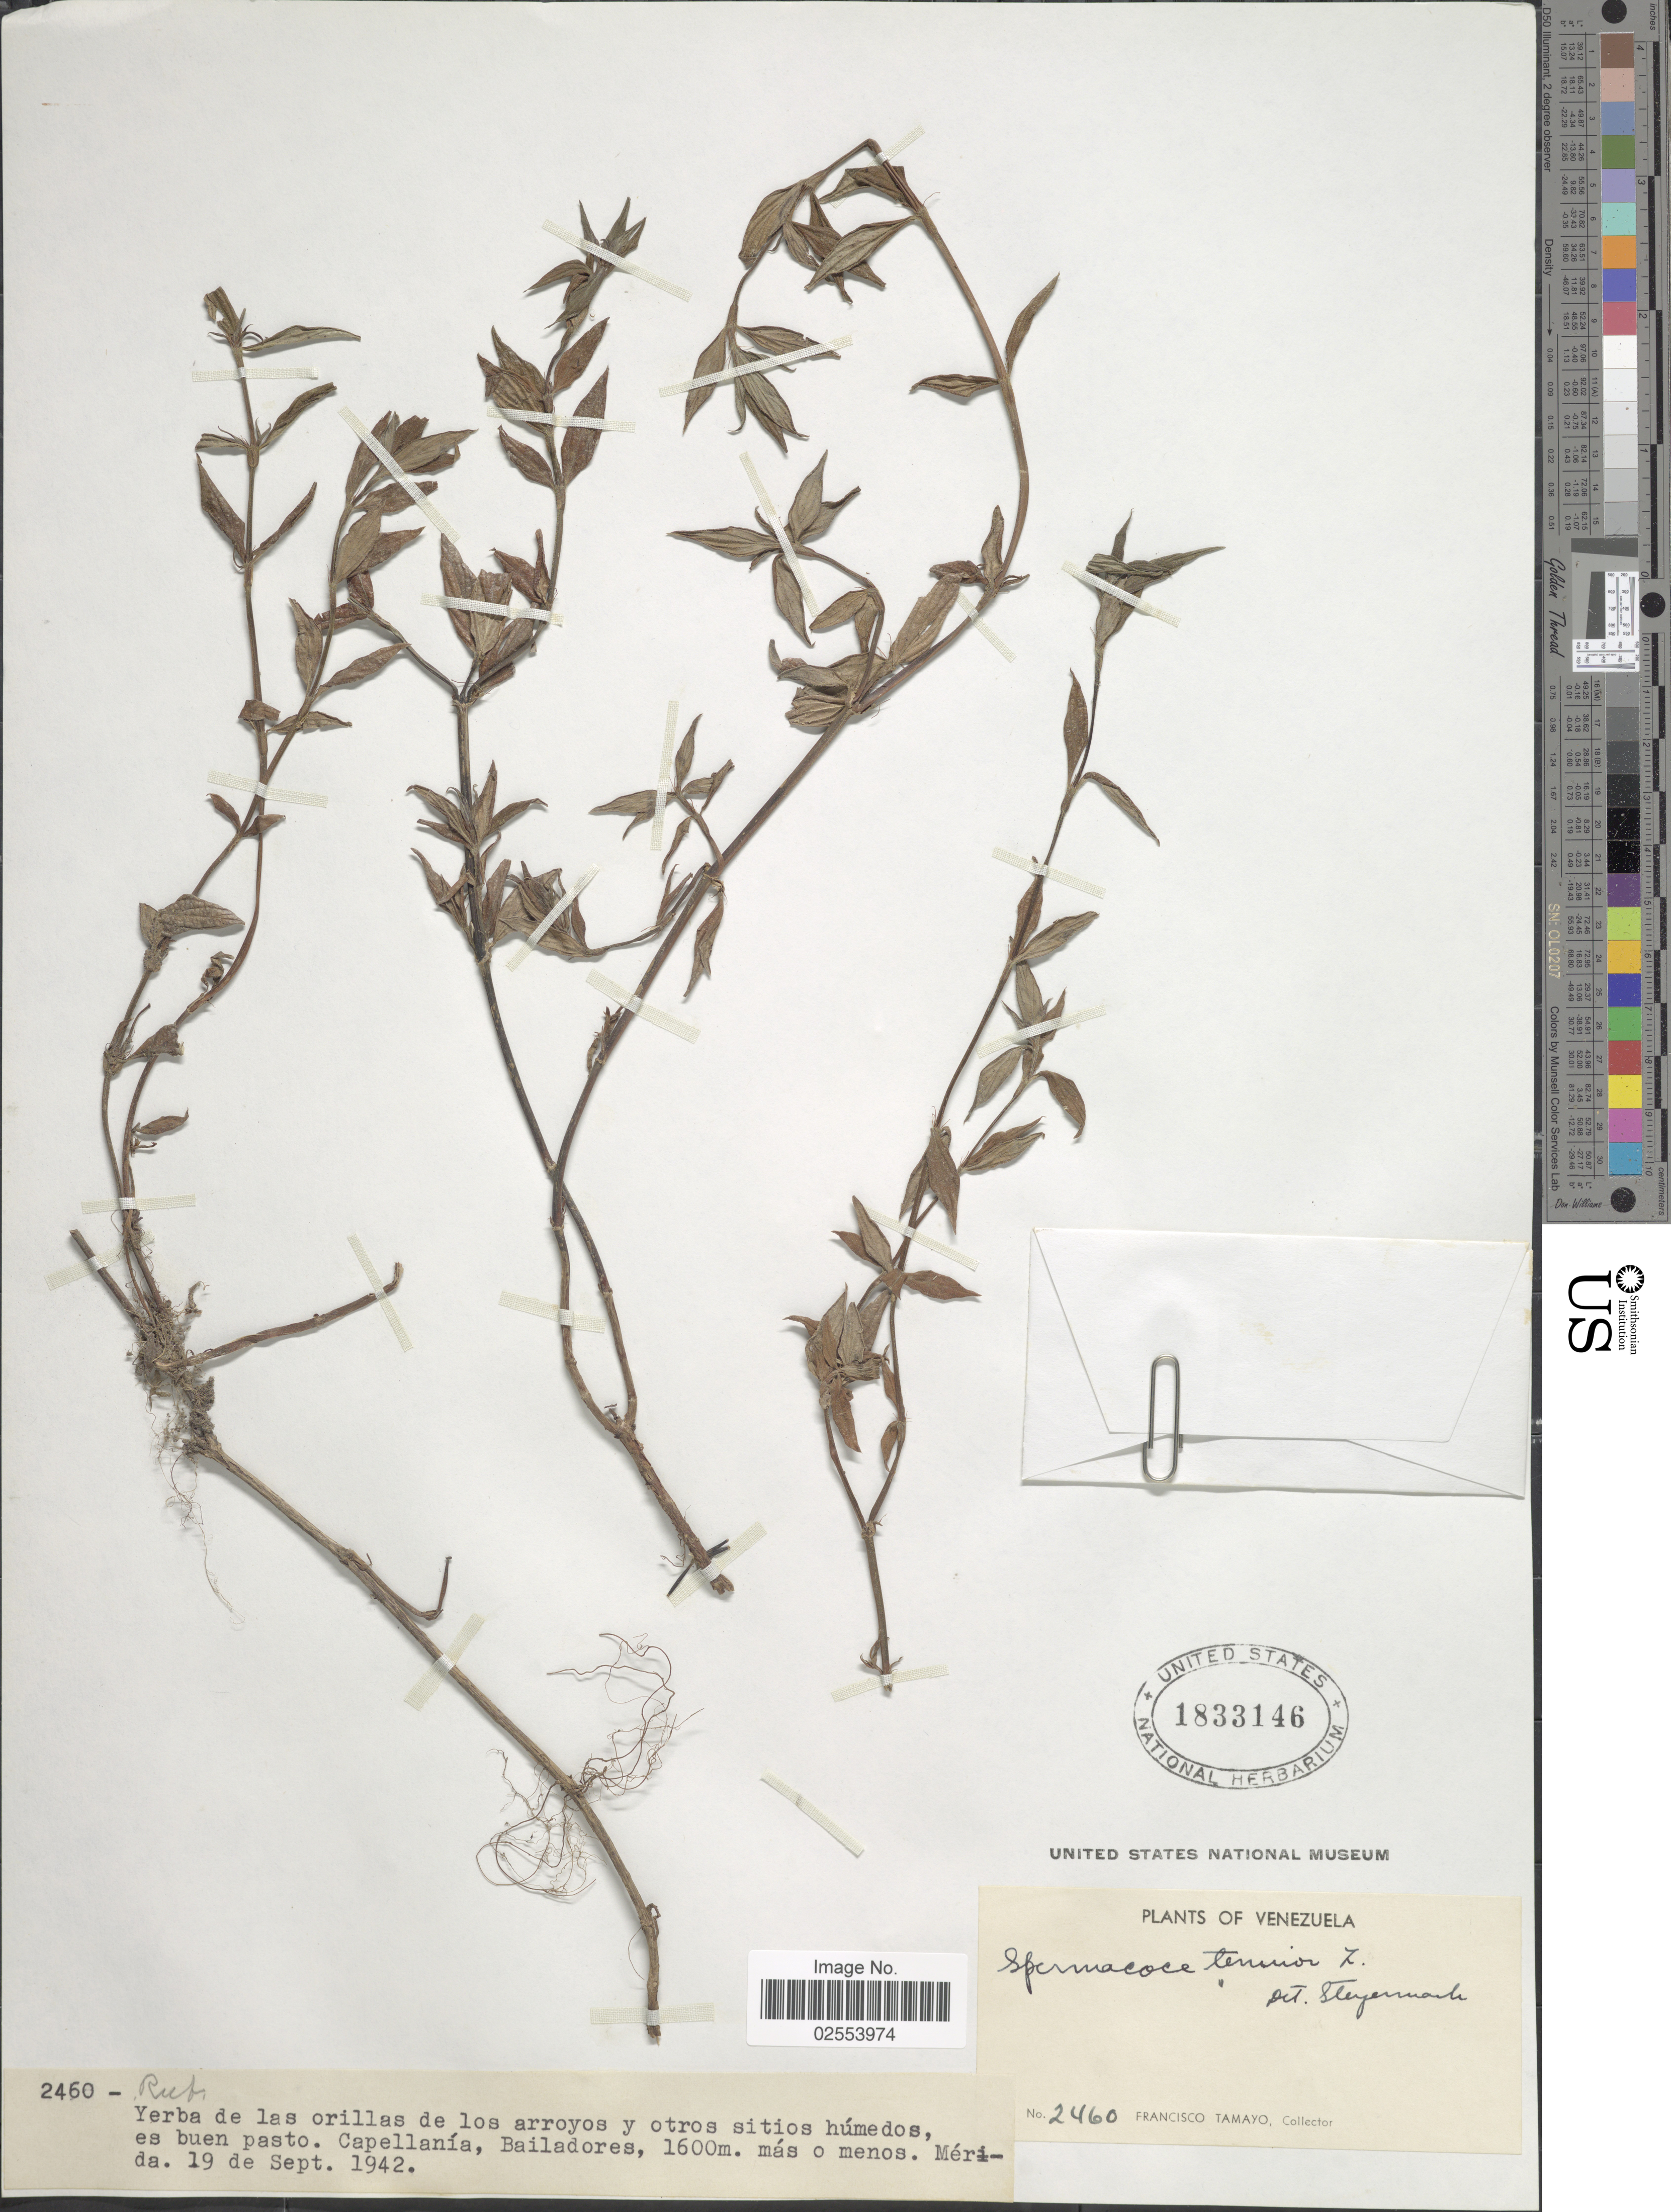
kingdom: Plantae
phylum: Tracheophyta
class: Magnoliopsida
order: Gentianales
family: Rubiaceae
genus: Spermacoce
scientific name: Spermacoce glabra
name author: Michx.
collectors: F. Tamayo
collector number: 2460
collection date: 1942-09-19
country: Venezuela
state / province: Mérida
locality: Capellania, Bailadores.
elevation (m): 1600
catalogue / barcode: US 1833146